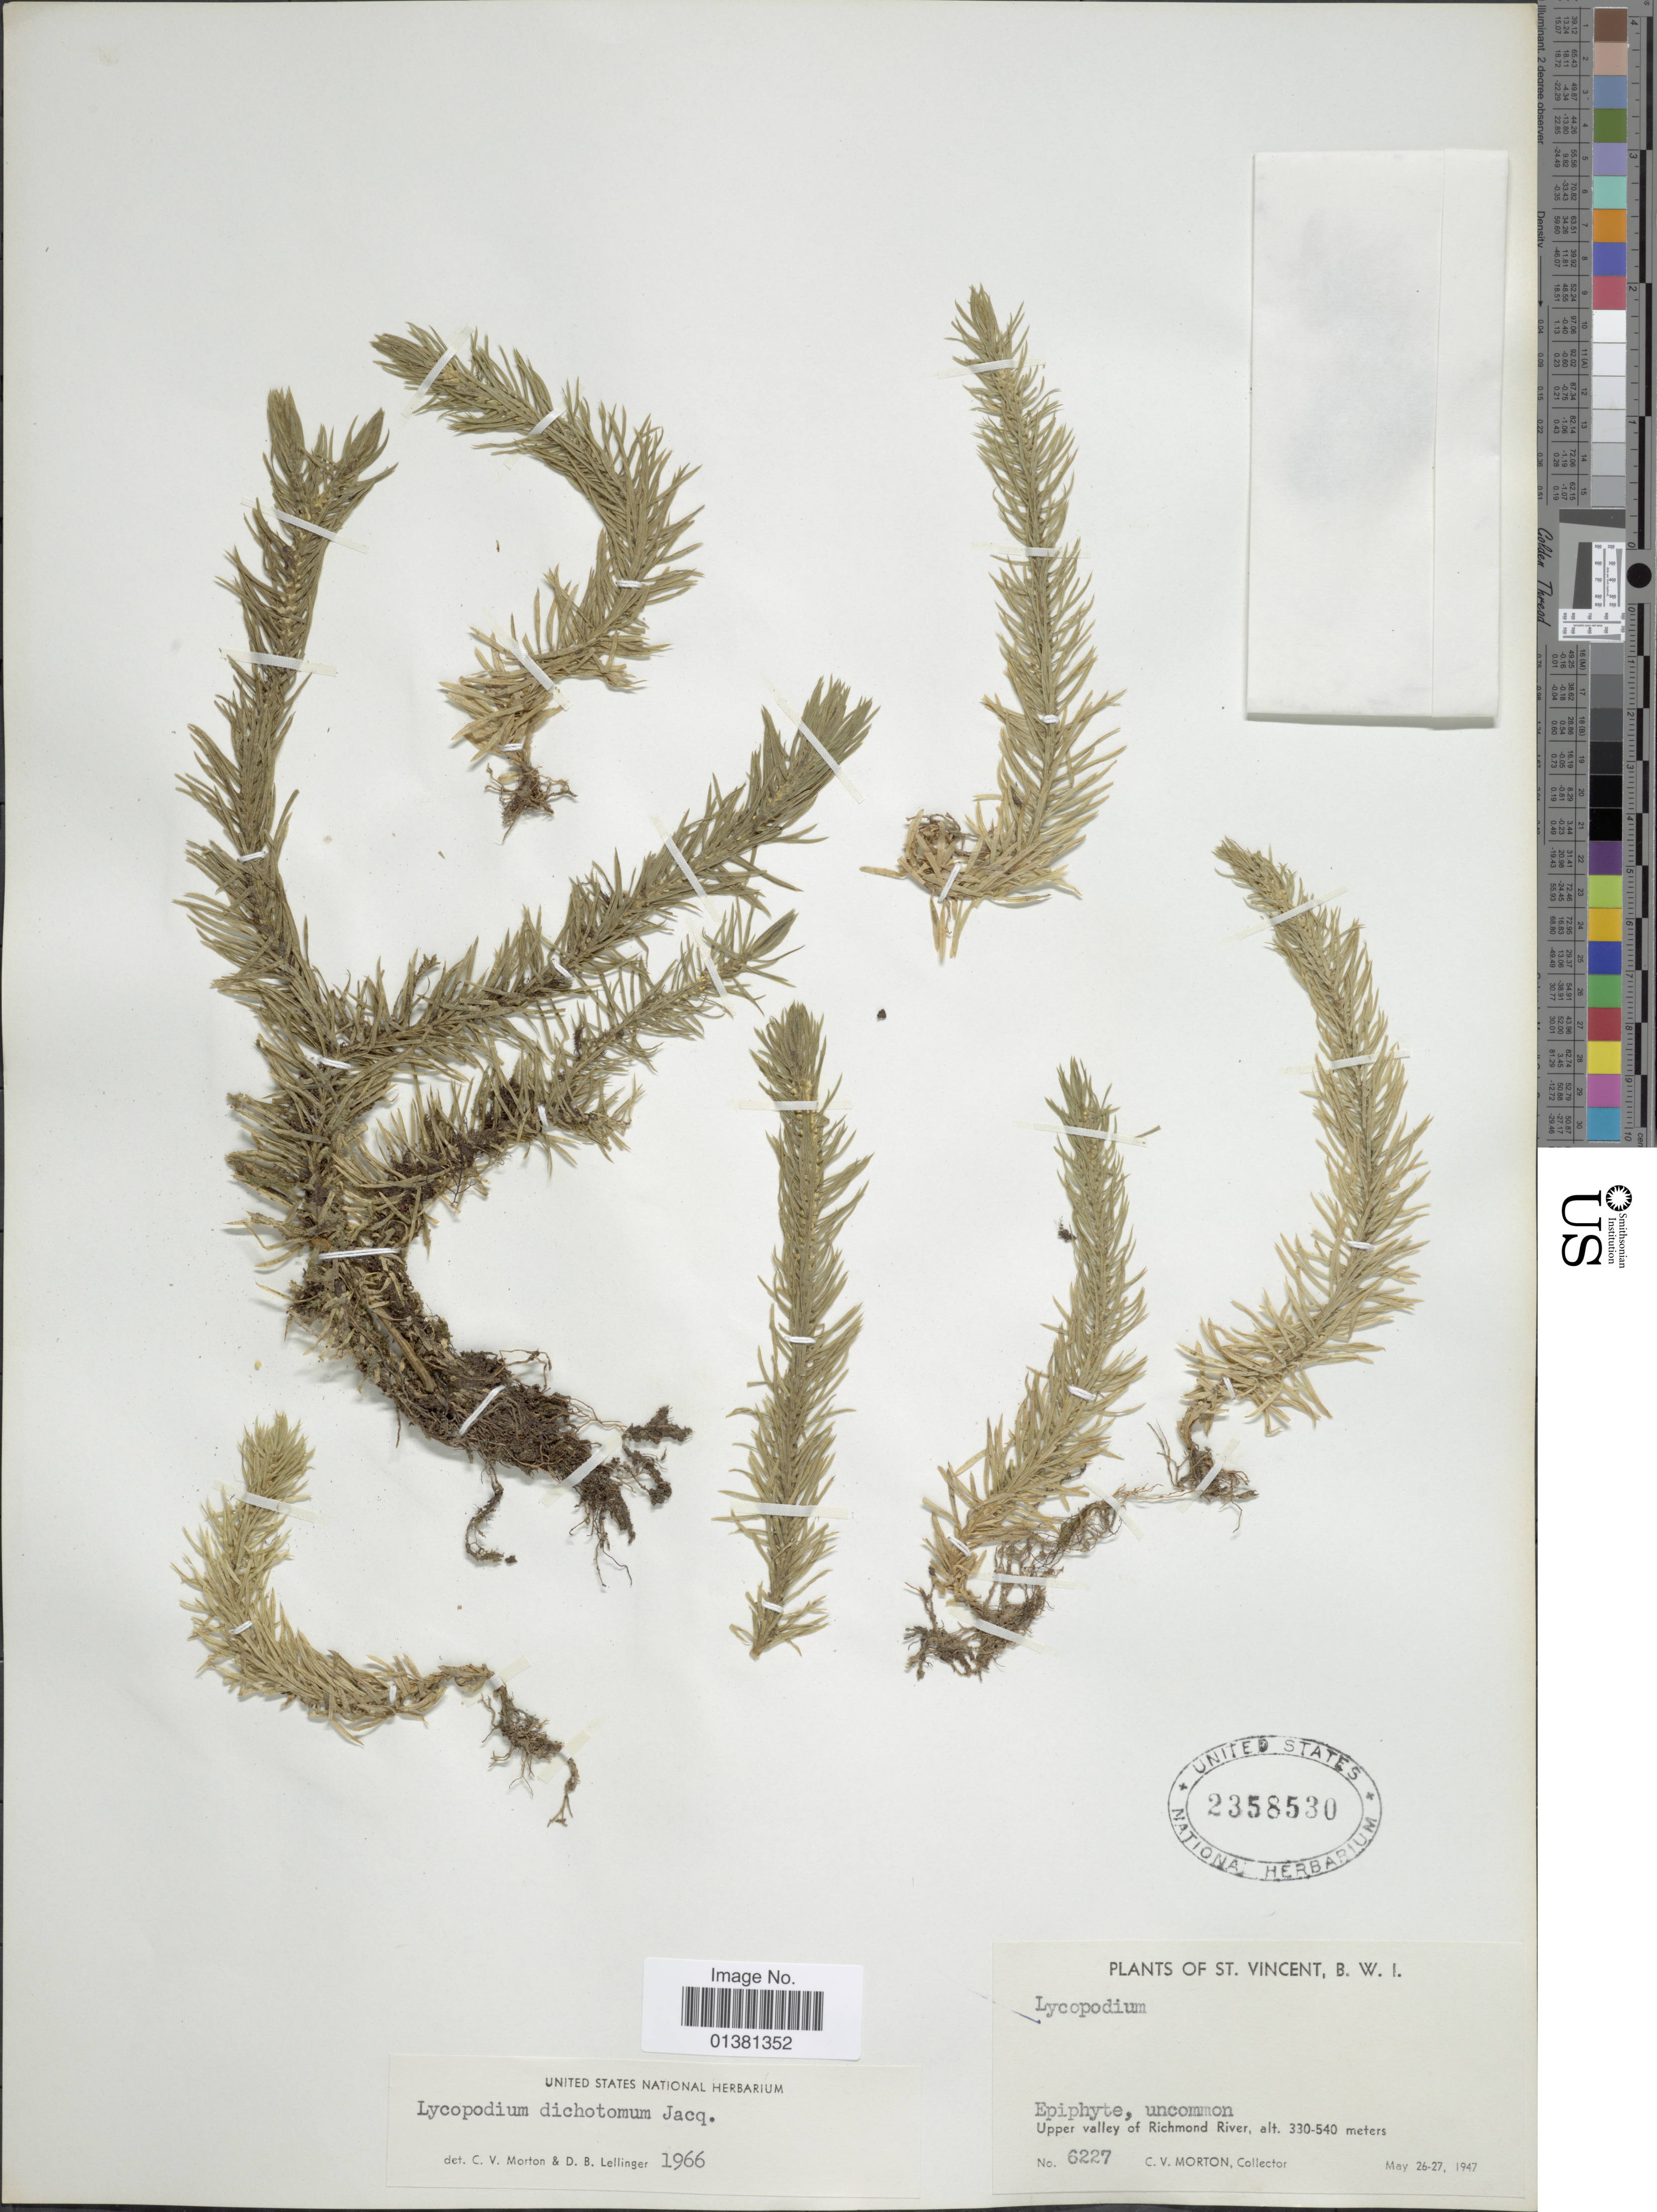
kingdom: Plantae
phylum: Tracheophyta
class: Lycopodiopsida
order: Lycopodiales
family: Lycopodiaceae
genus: Phlegmariurus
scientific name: Phlegmariurus dichotomus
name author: (Jacq.) W.H. Wagner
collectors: C. V. Morton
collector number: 6227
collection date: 1947-05-26/1947-05-27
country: St. Vincent - Grenadines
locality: St Vincent, B.W.I. Upper valley of Richmond River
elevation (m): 330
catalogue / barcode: US 2358530